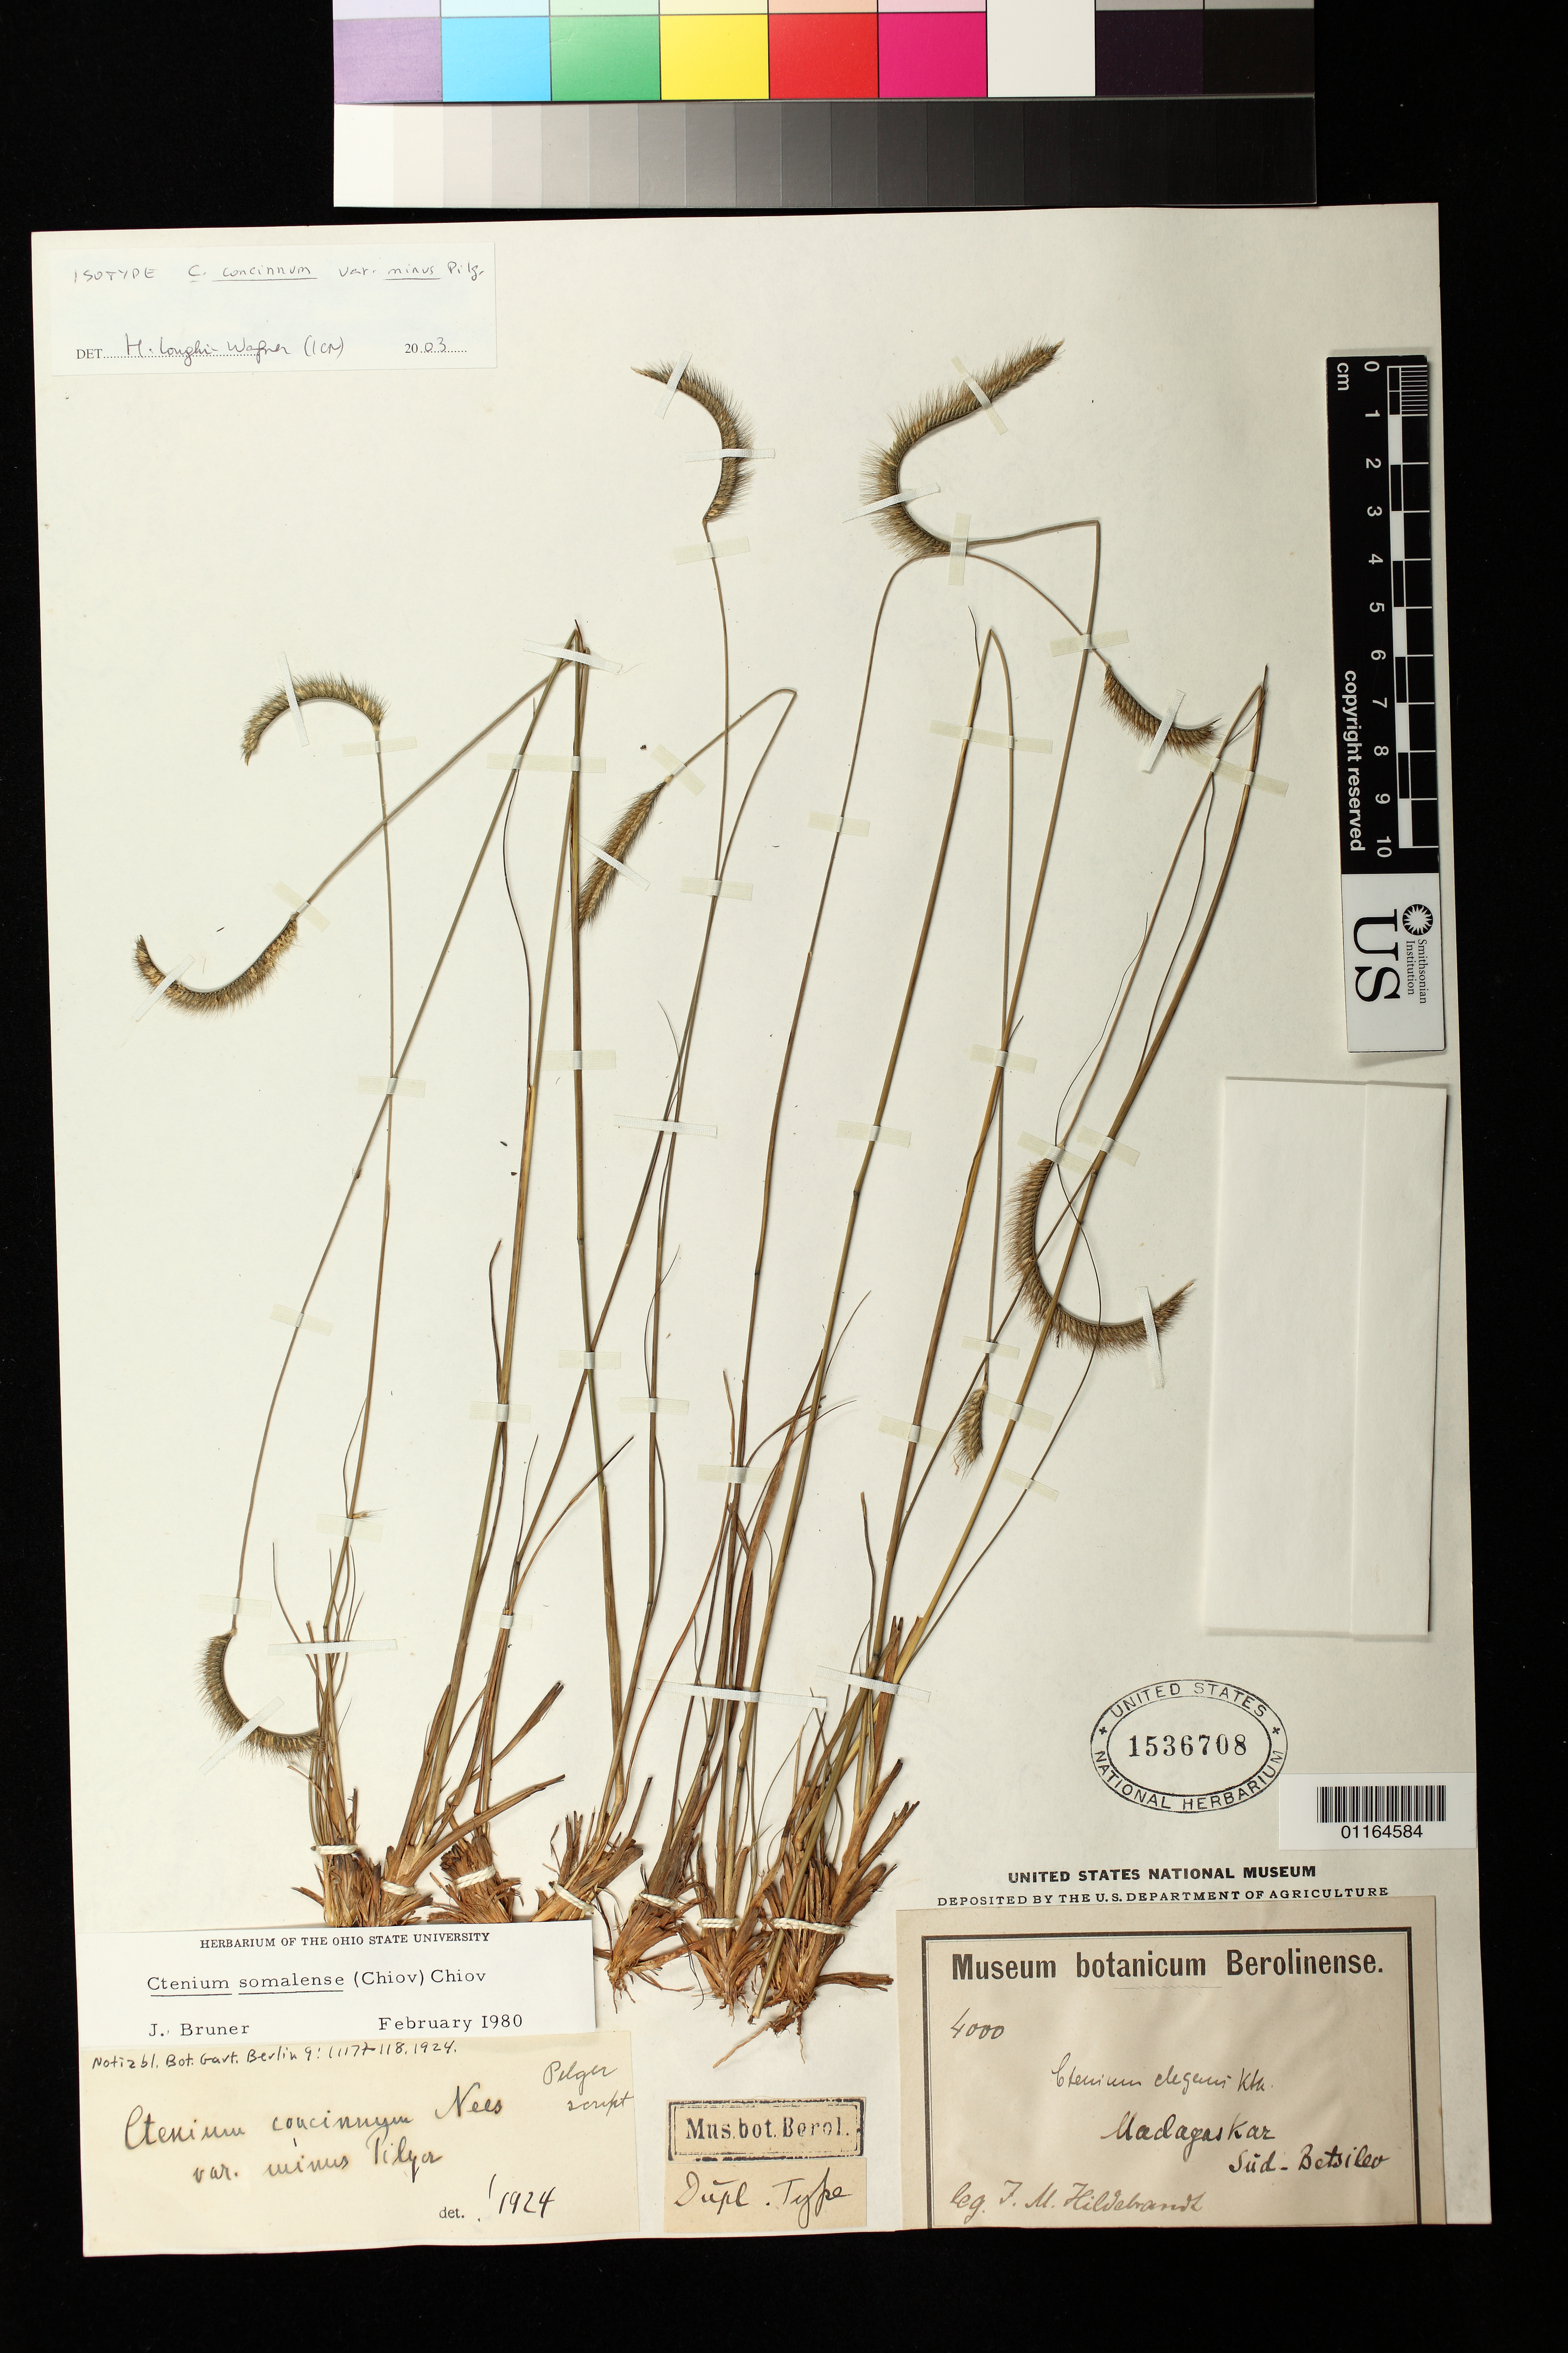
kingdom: Plantae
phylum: Tracheophyta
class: Liliopsida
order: Poales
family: Poaceae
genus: Ctenium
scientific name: Ctenium concinnum var. minus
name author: Pilg.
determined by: Longhi-Wagner, Hilda M.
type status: Isotype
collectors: J. Hildebrandt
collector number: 4000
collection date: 1881-02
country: Madagascar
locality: Süd-Betsileo, auf trockenen Hügelrücken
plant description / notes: duplicate type, ex herb. Berlin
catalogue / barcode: US 1536708